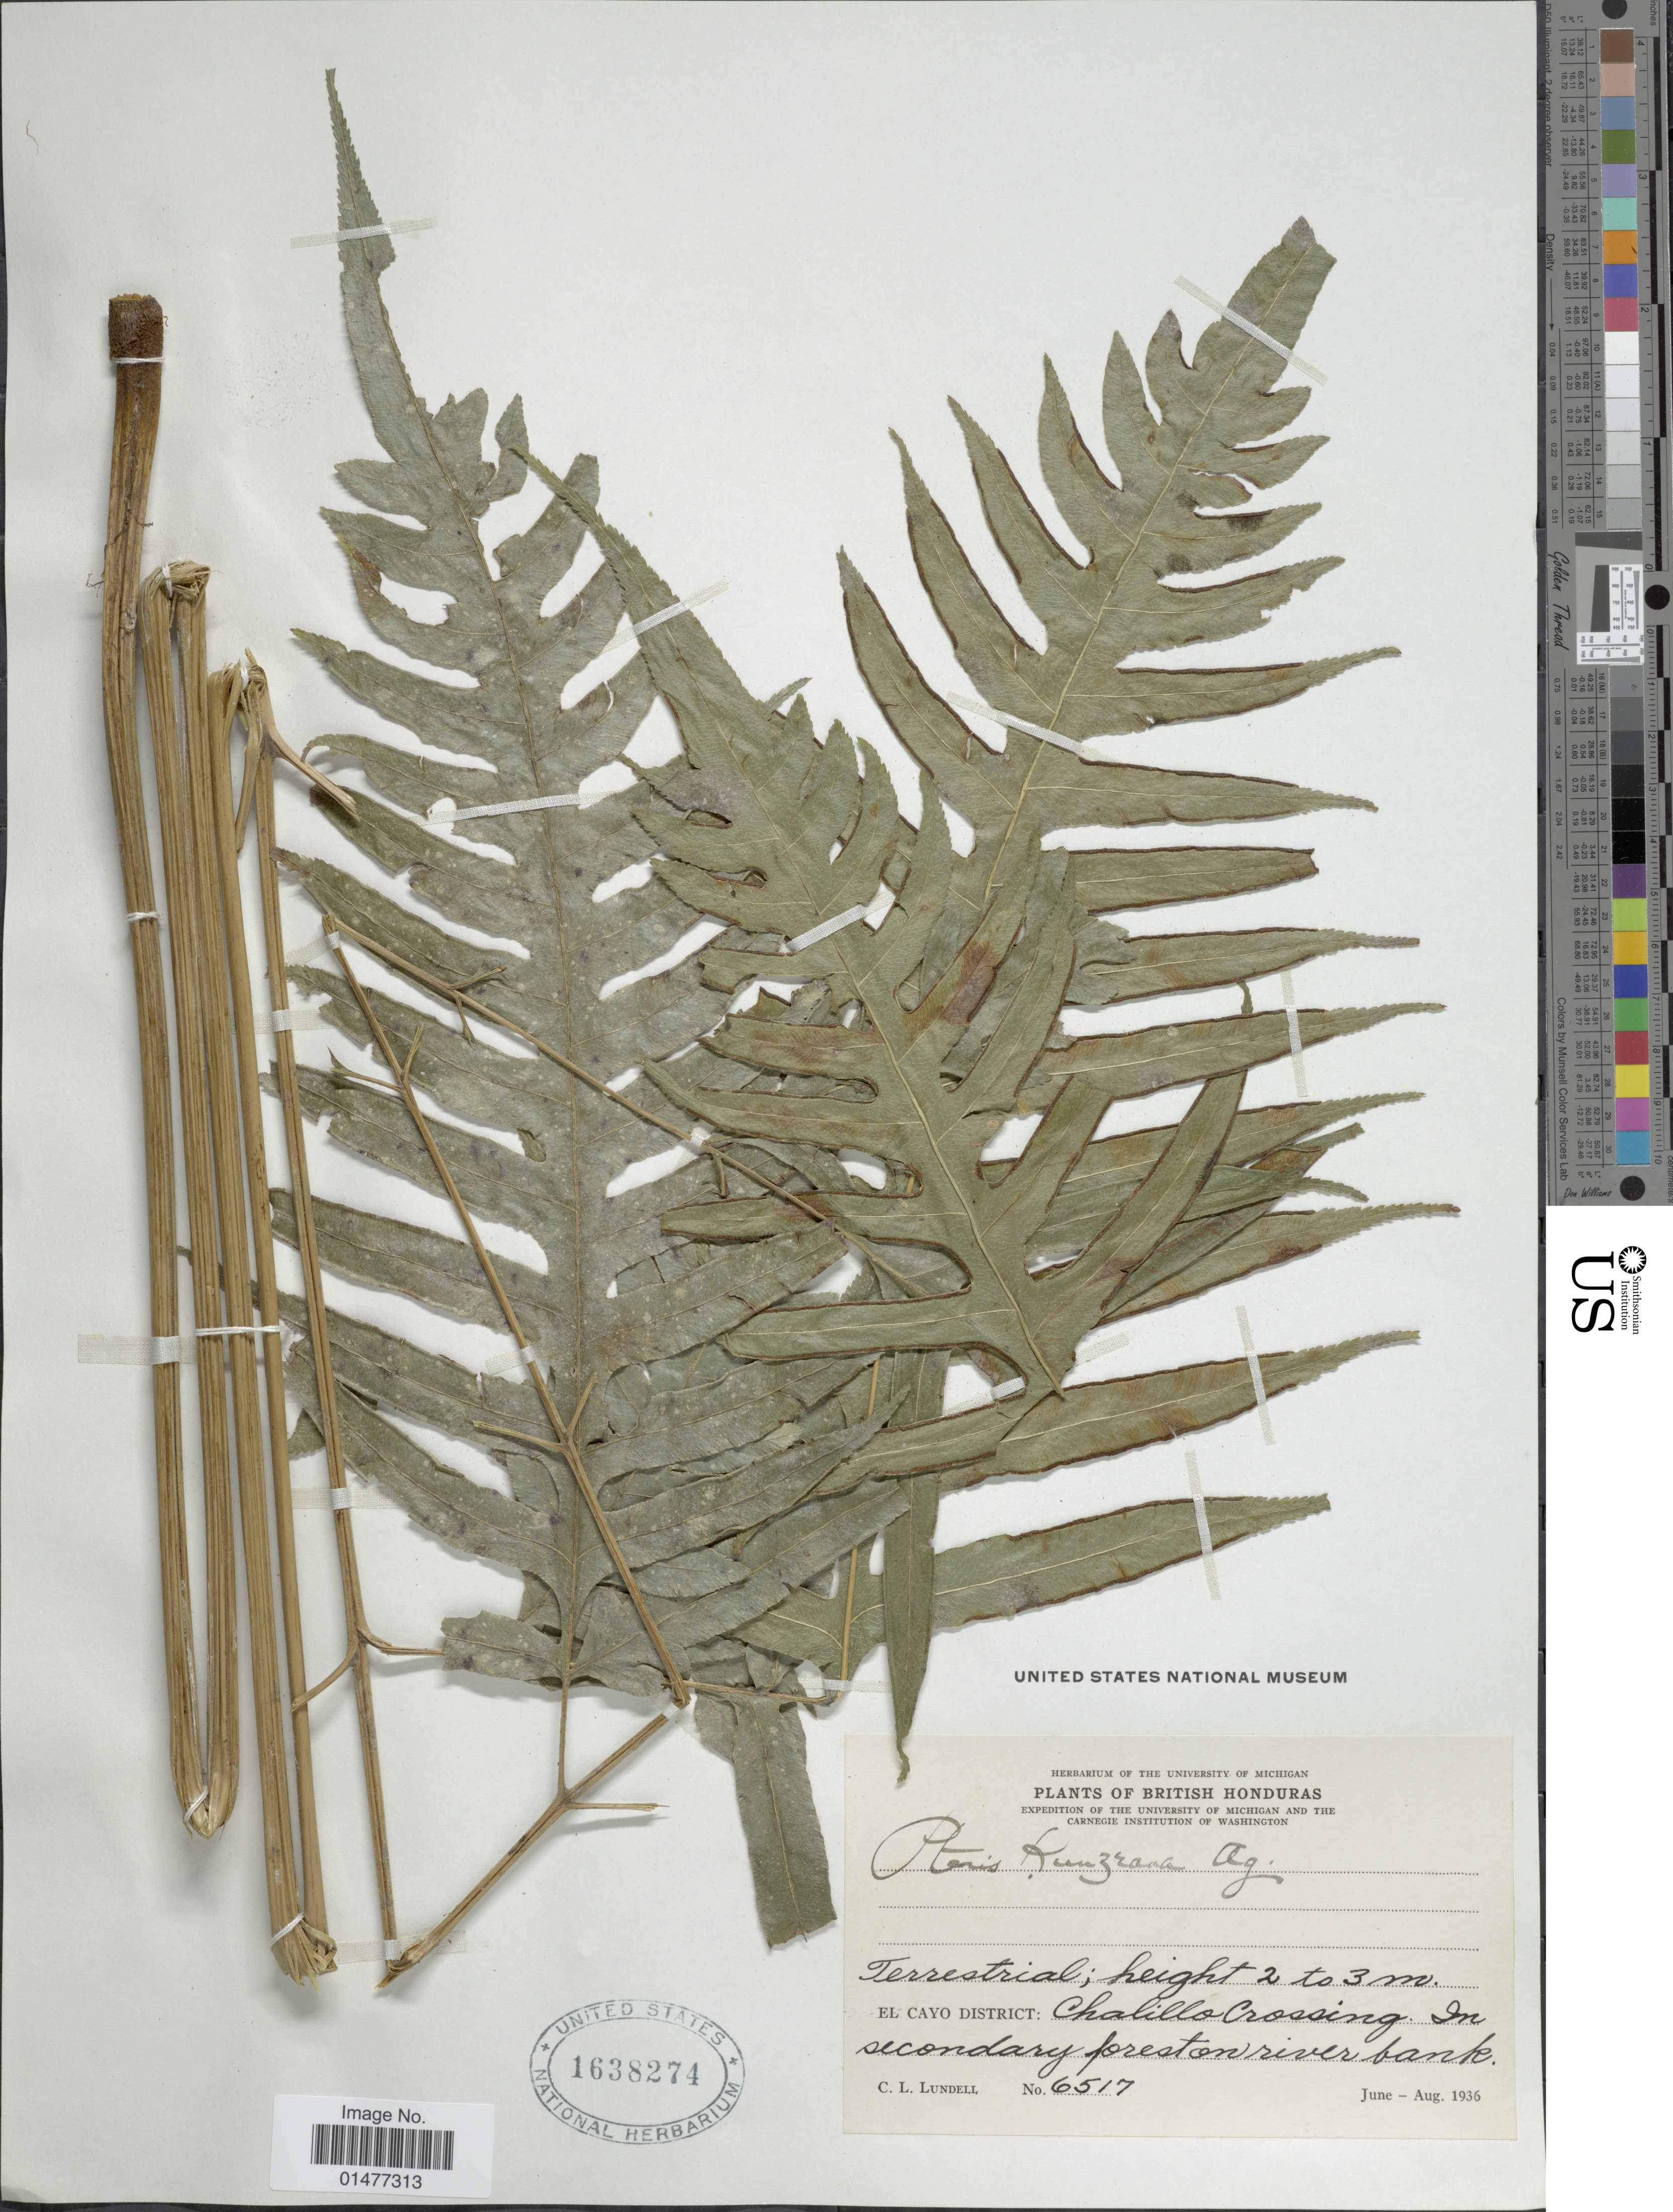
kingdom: Plantae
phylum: Tracheophyta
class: Polypodiopsida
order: Polypodiales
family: Pteridaceae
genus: Pteris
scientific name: Pteris altissima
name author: Poir.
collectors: C. L. Lundell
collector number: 6517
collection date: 1936-06/1936-08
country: Belize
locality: Plants of British Honduras, El Cayo District: Chalillo Crossing, In secondary forest on river bank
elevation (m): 2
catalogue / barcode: US 1638274